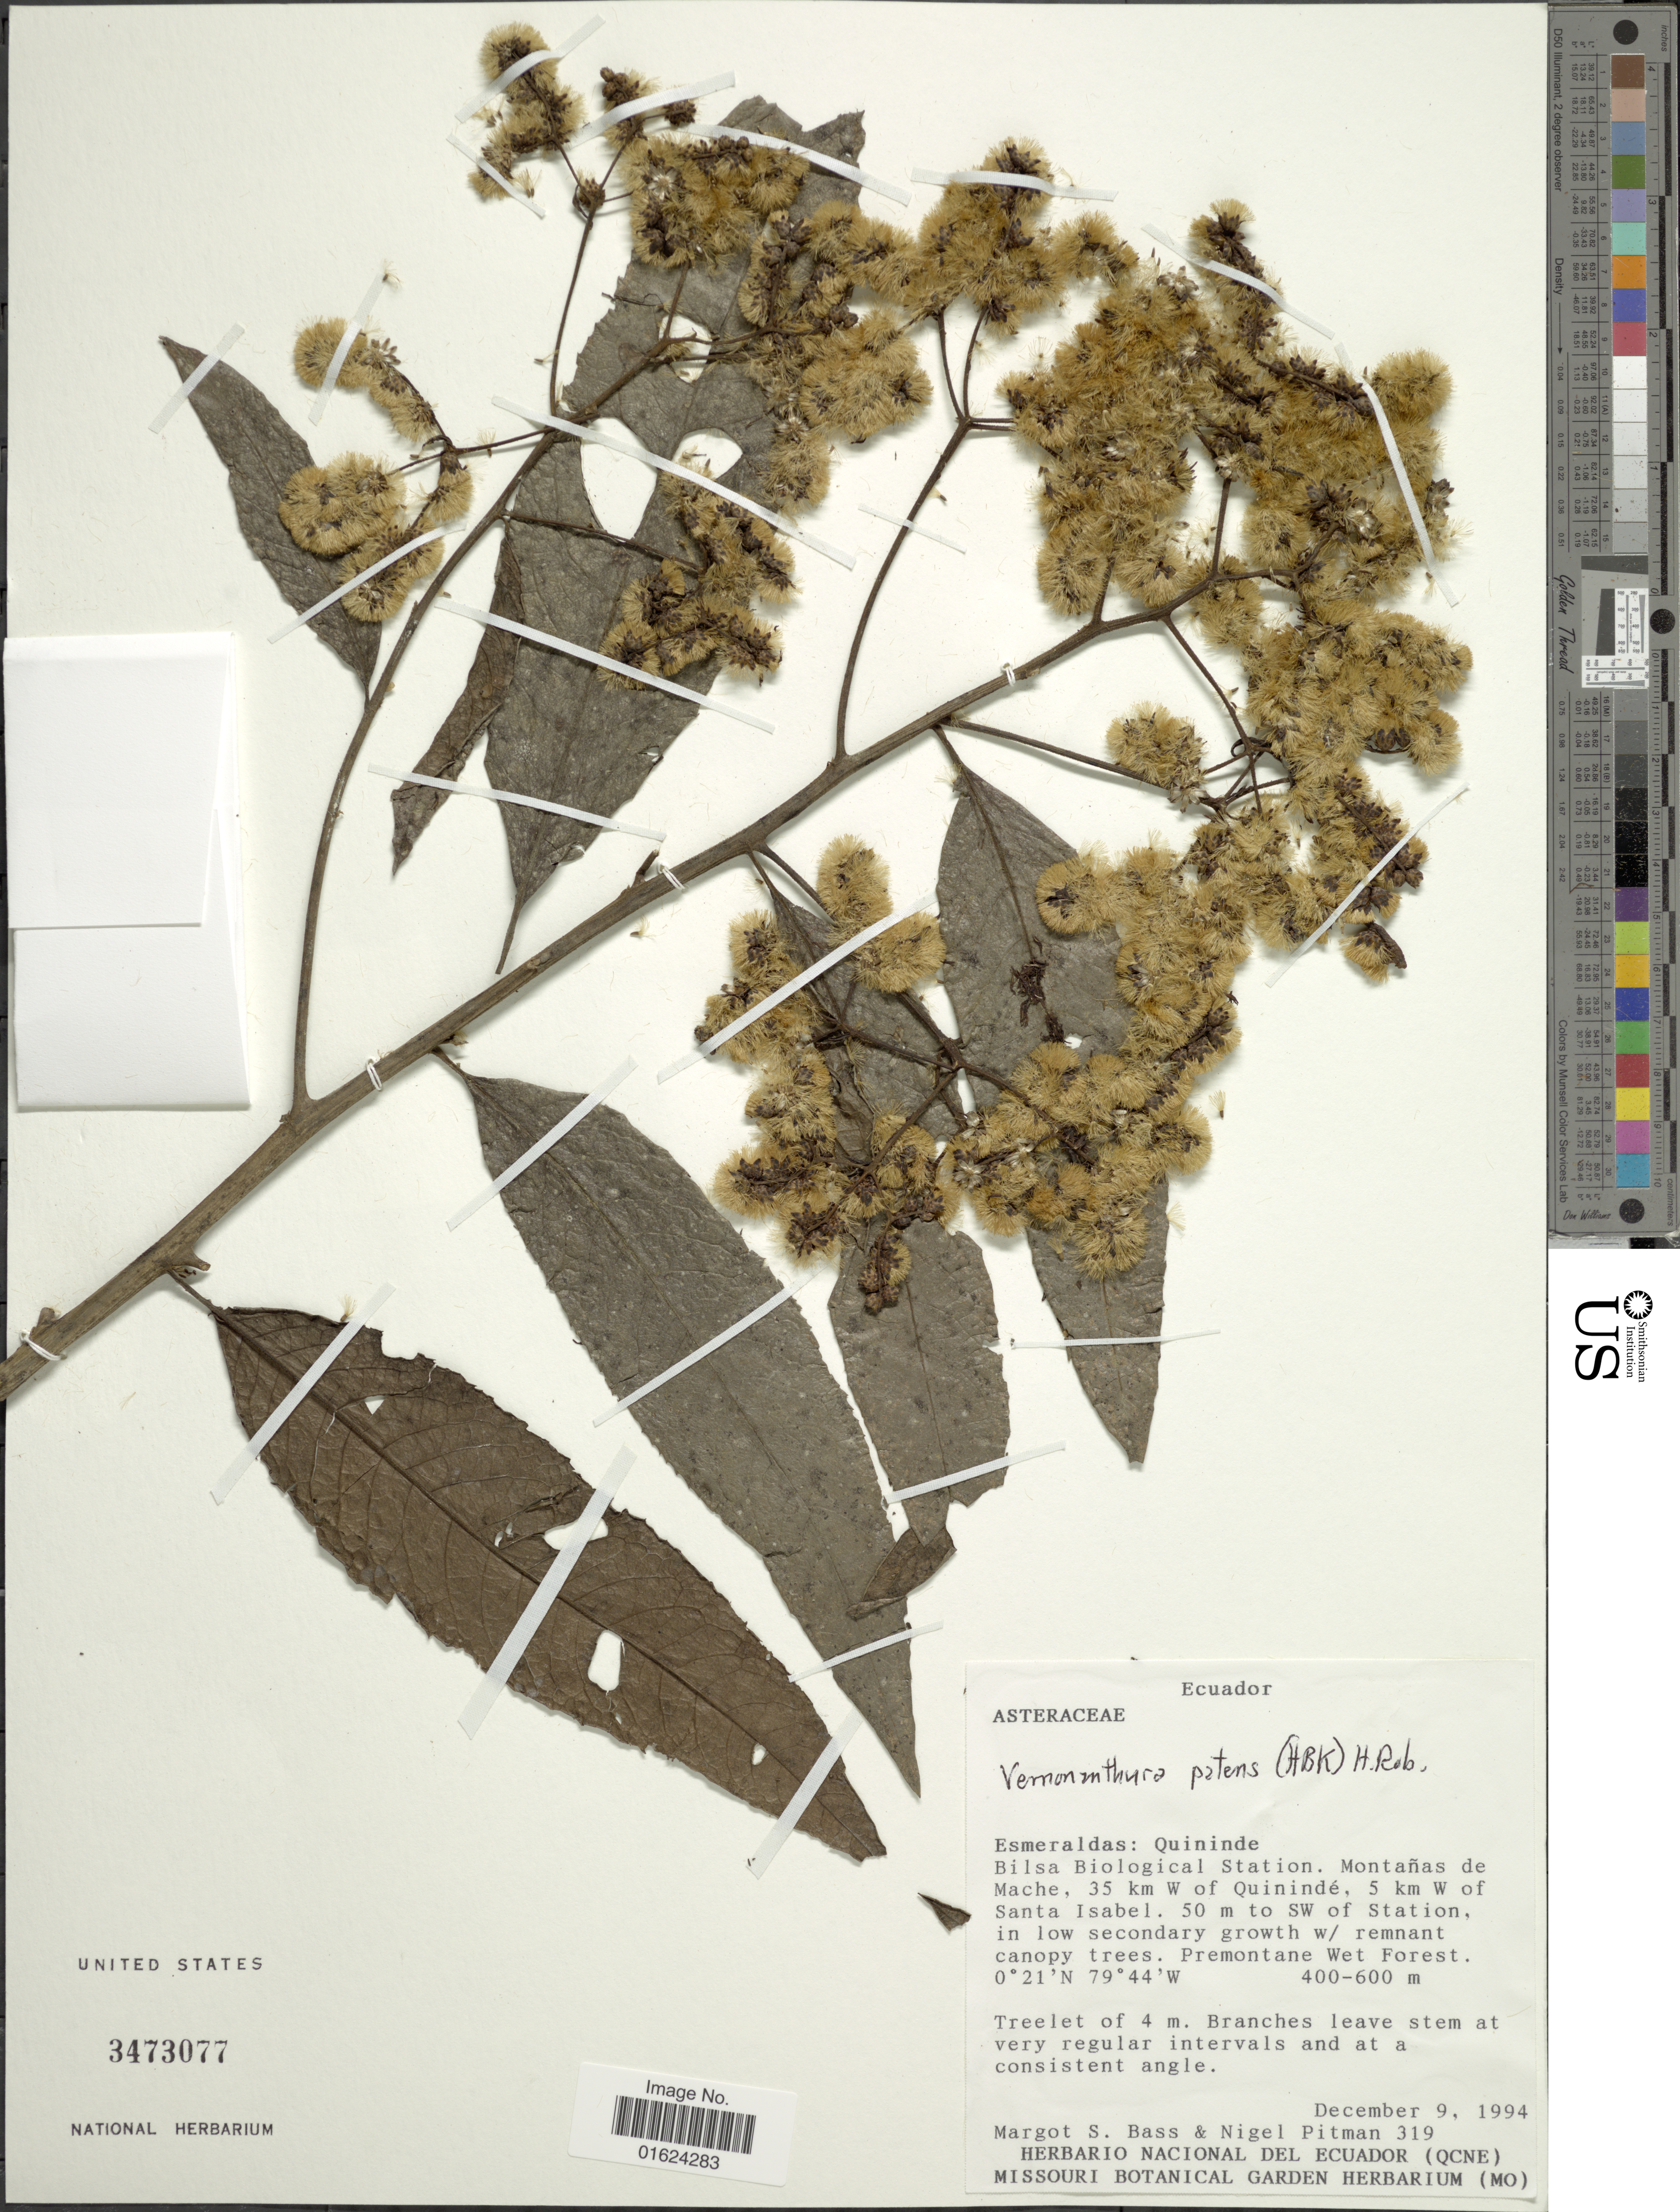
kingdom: Plantae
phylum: Tracheophyta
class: Magnoliopsida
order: Asterales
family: Asteraceae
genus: Vernonanthura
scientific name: Vernonanthura patens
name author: (Kunth) H. Rob.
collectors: M. Bass & N. Pitman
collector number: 319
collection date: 1994-12-09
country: Ecuador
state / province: Esmeraldas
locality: Esmeraldas: Quininde. Bilsa Biological Station. Montanas de Mache. 35 km W of Quininde, 5 km W of Santa Isabel. 50 m to SW of Station.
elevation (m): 400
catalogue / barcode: US 3473077